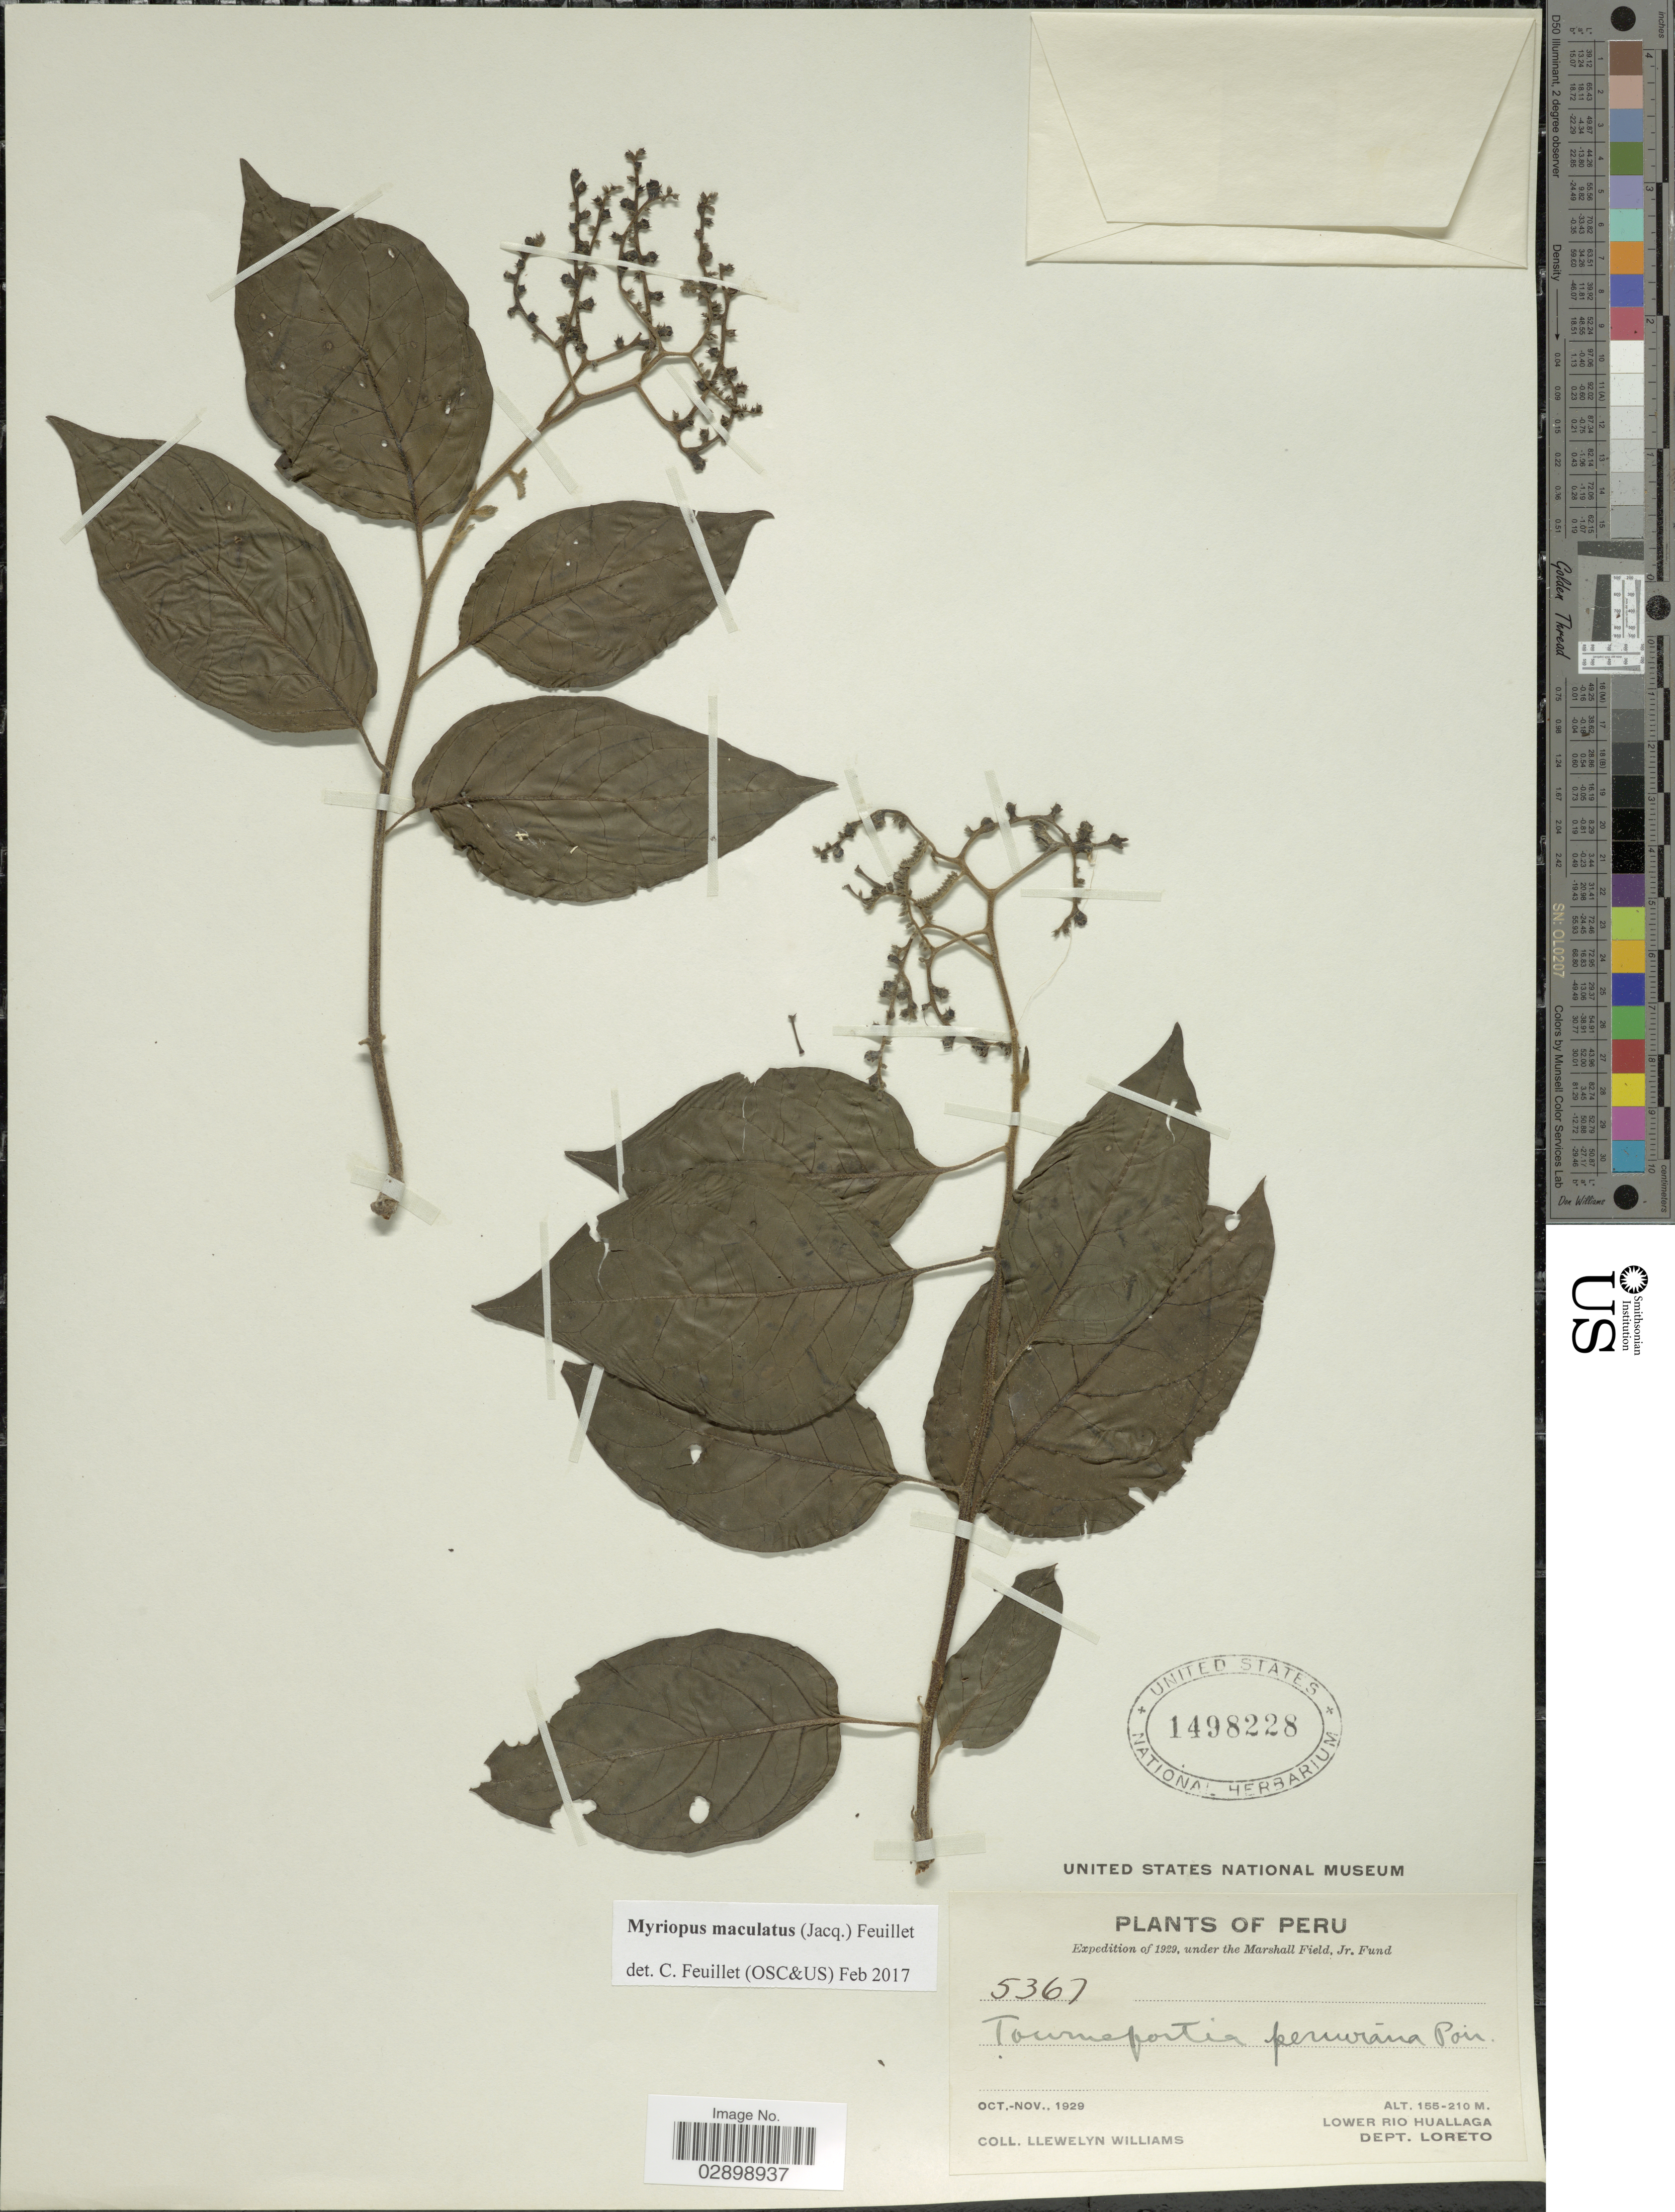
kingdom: Plantae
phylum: Tracheophyta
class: Magnoliopsida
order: Boraginales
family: Heliotropiaceae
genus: Myriopus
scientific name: Myriopus maculatus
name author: (Jacq.) Feuillet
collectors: Ll. Williams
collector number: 5367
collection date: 1929-10/1929-11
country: Peru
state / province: Loreto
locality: Lower Rio Huallaga. Dept. Loreto.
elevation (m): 155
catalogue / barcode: US 1498228